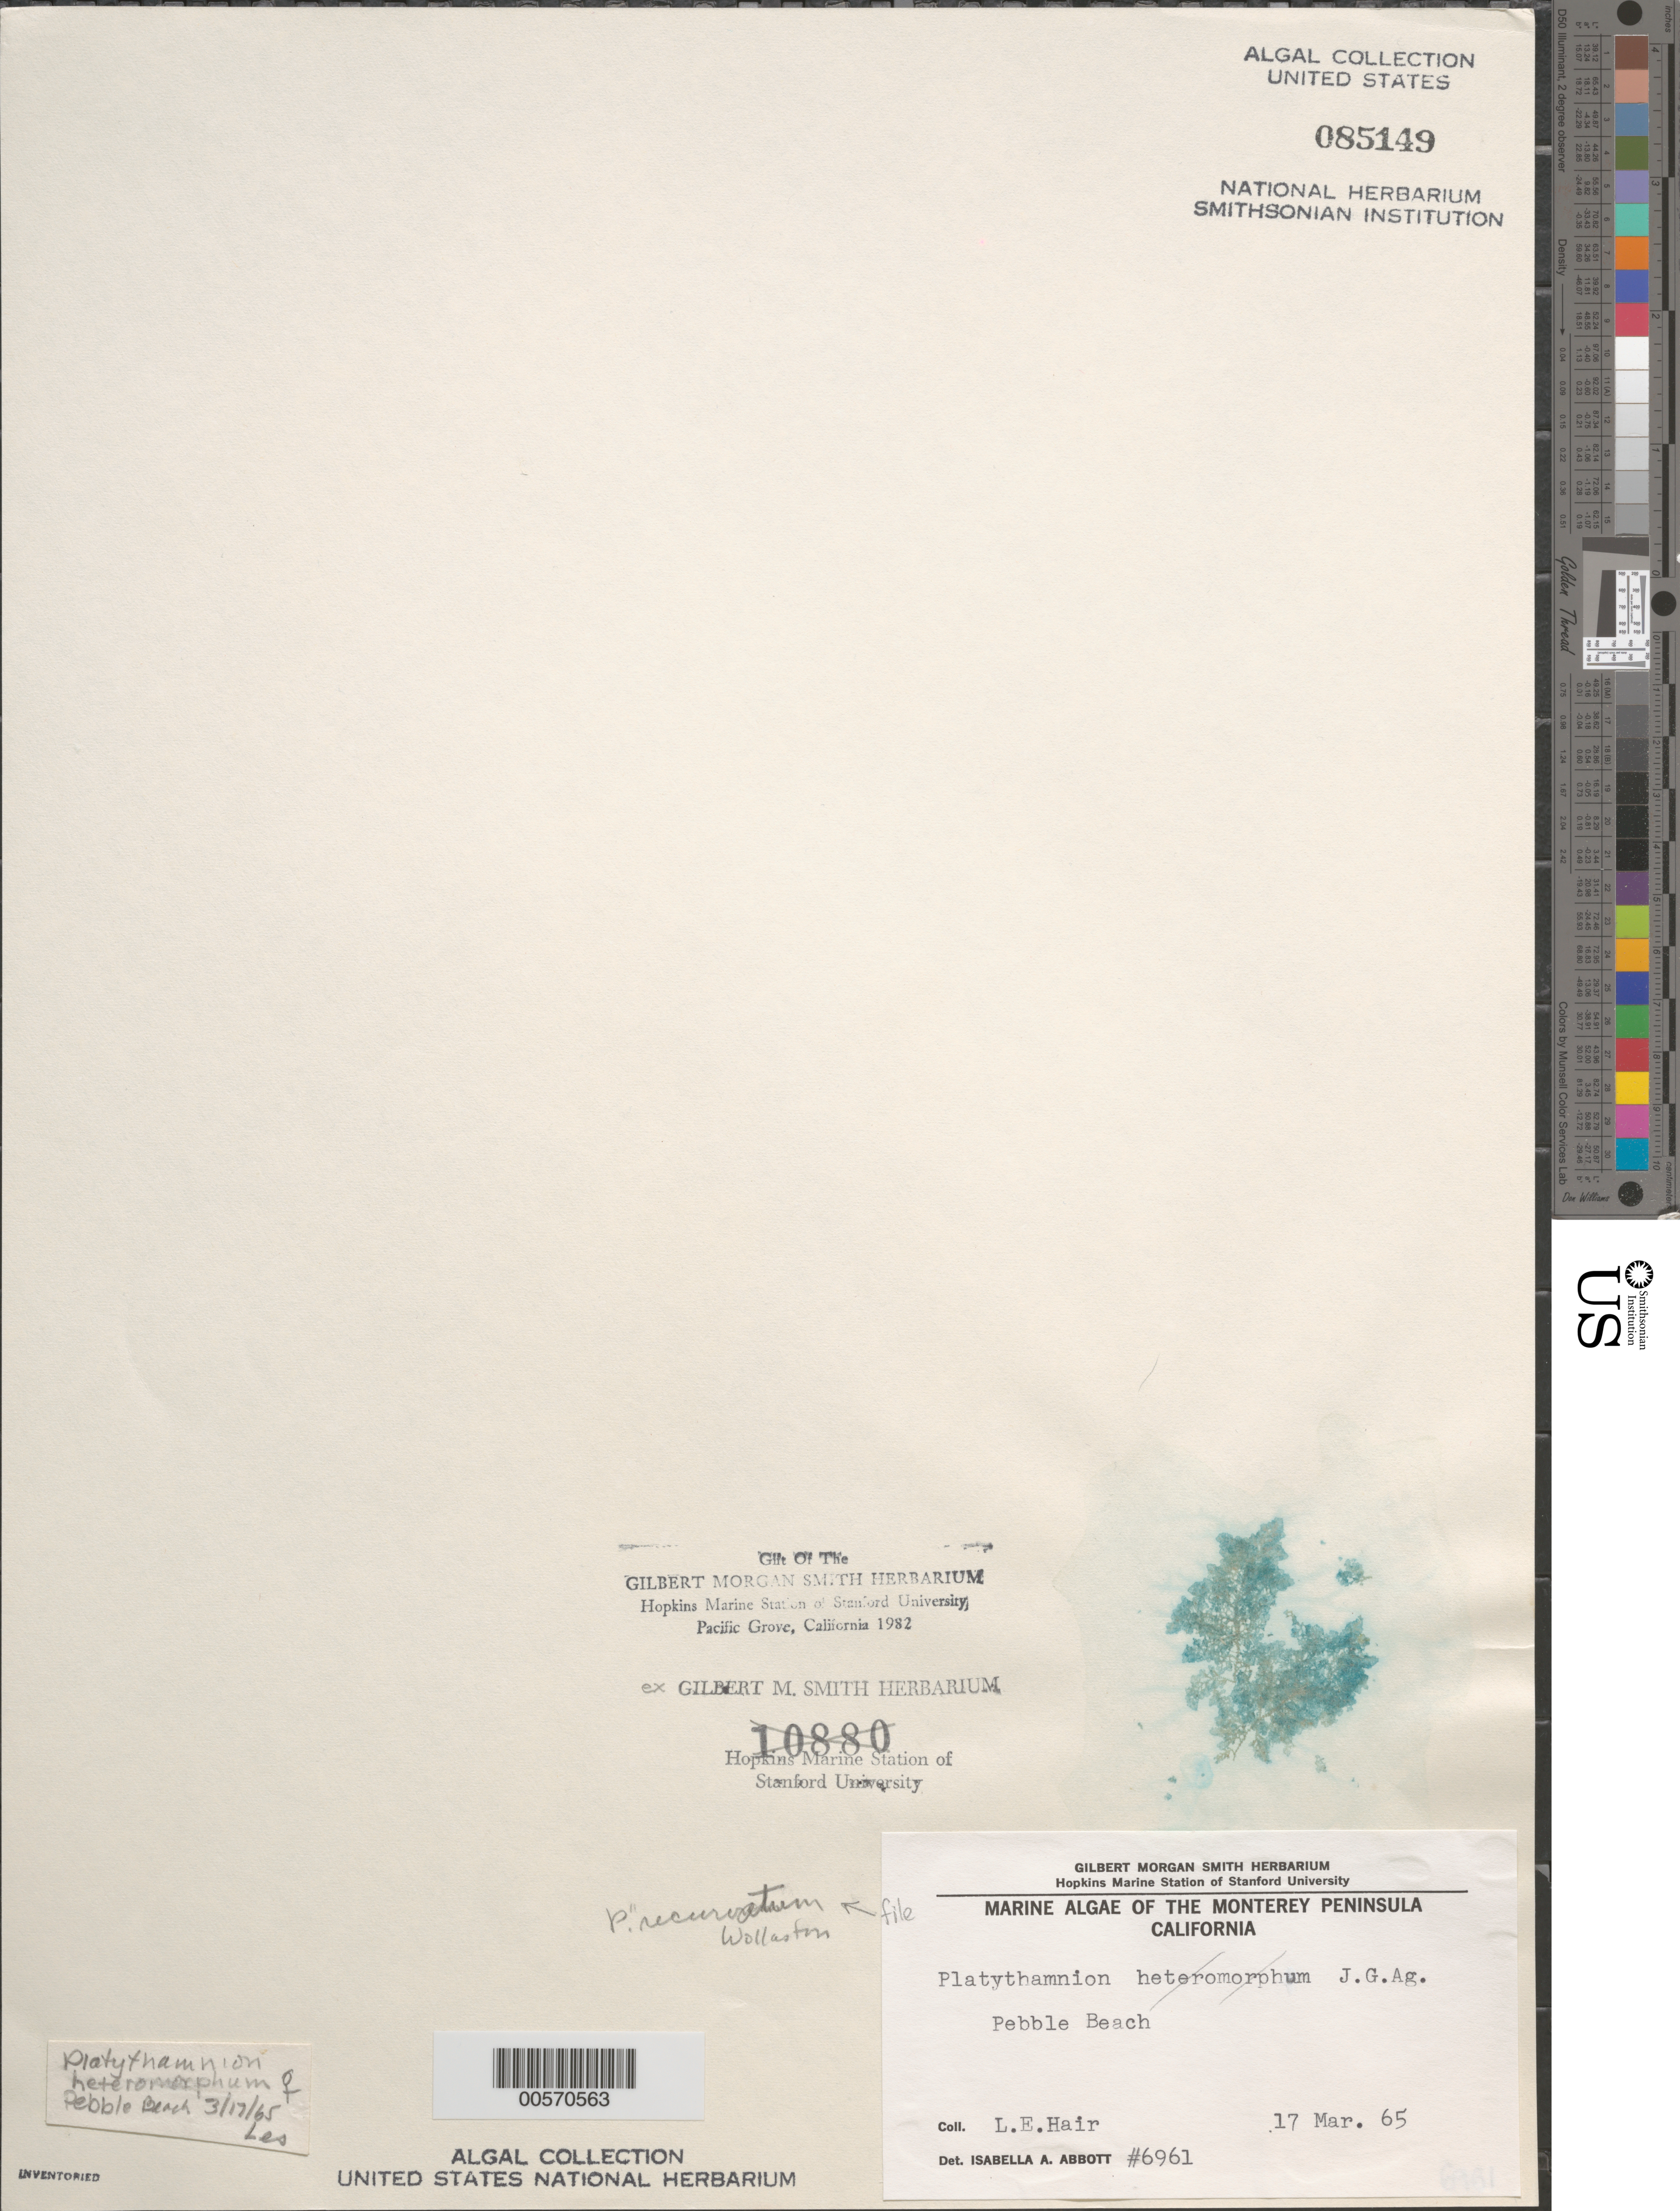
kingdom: Plantae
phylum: Rhodophyta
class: Florideophyceae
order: Ceramiales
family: Ceramiaceae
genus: Pterothamnion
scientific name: Pterothamnion recurvatum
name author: (Wollaston) A. Athanasiadis & G.T.Kraft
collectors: L. Hair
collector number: IAA 6961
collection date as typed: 17 Mar 1965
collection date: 1965-03-17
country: United States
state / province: California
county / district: Monterey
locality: Pebble Beach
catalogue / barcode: US 85149